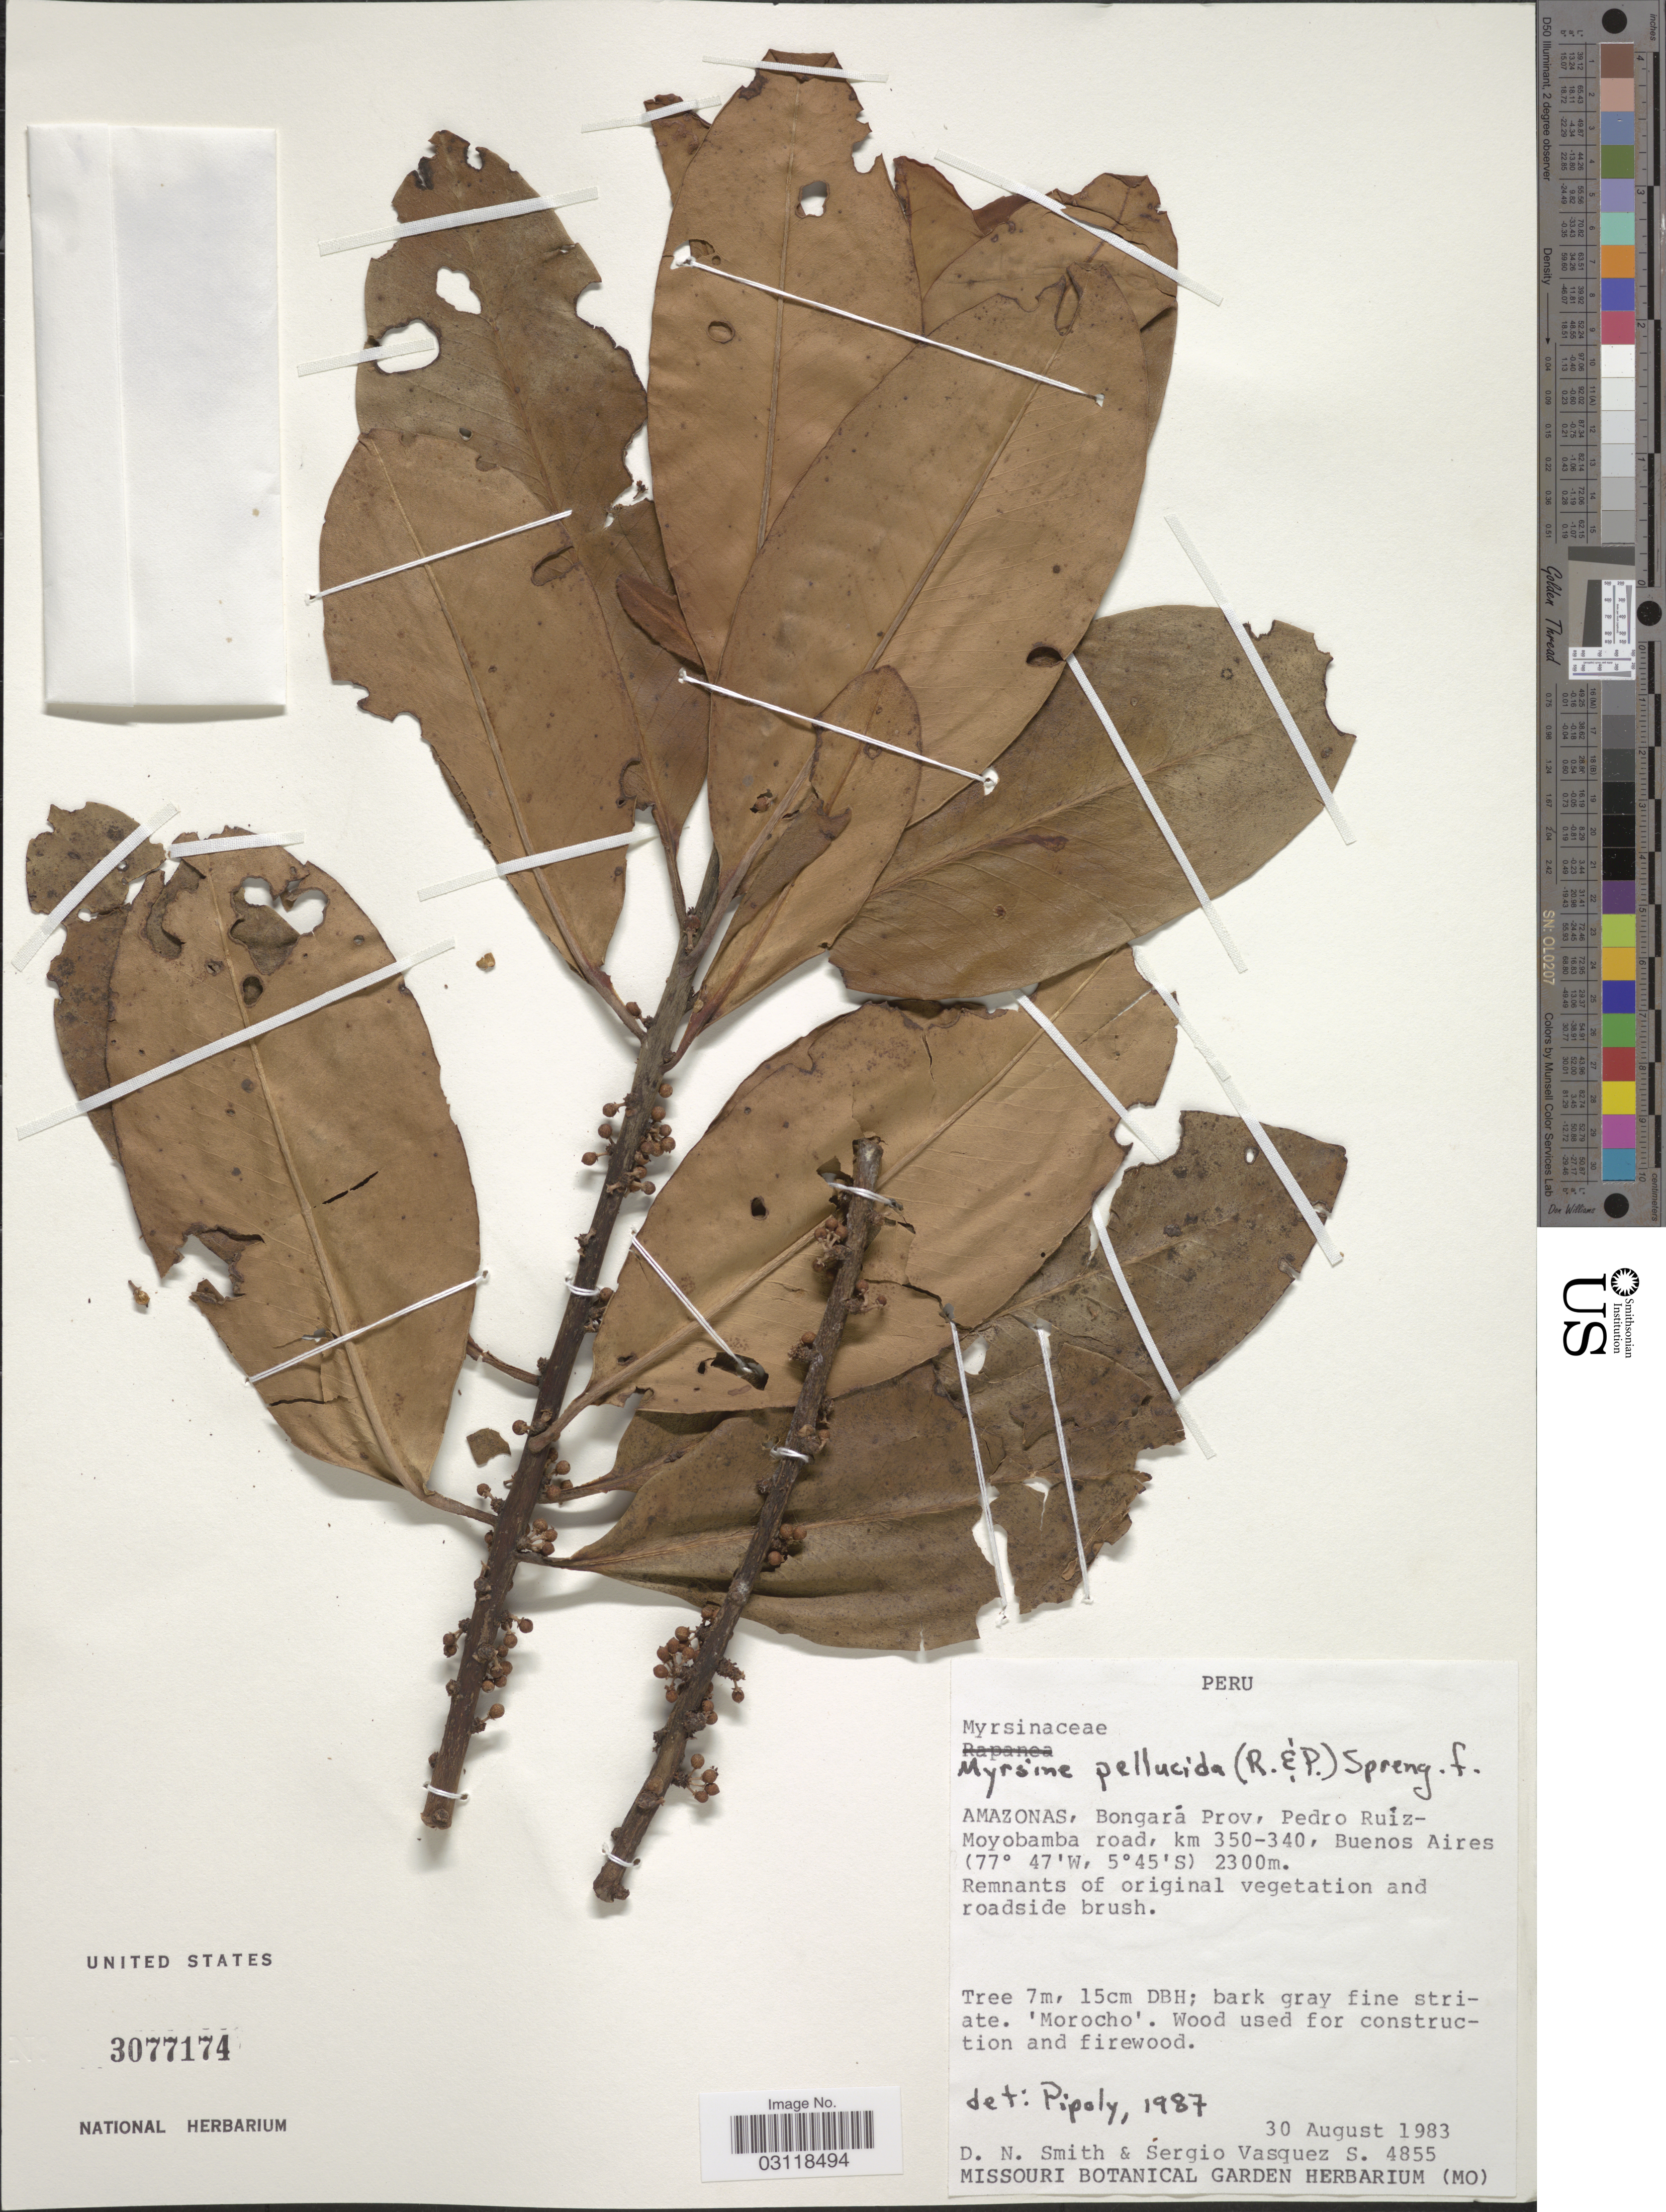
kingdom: Plantae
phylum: Tracheophyta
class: Magnoliopsida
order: Ericales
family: Primulaceae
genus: Rapanea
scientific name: Rapanea pellucida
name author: (Ruiz & Pav.) Mez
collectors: D. Smith & S. Vasquez S.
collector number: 4855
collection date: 1983-08-30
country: Peru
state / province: Amazonas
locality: Bongará Prov, Pedro Ruíz-Moyobamba road, km 350-340, Buenos Aires.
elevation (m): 2300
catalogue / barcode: US 3077174